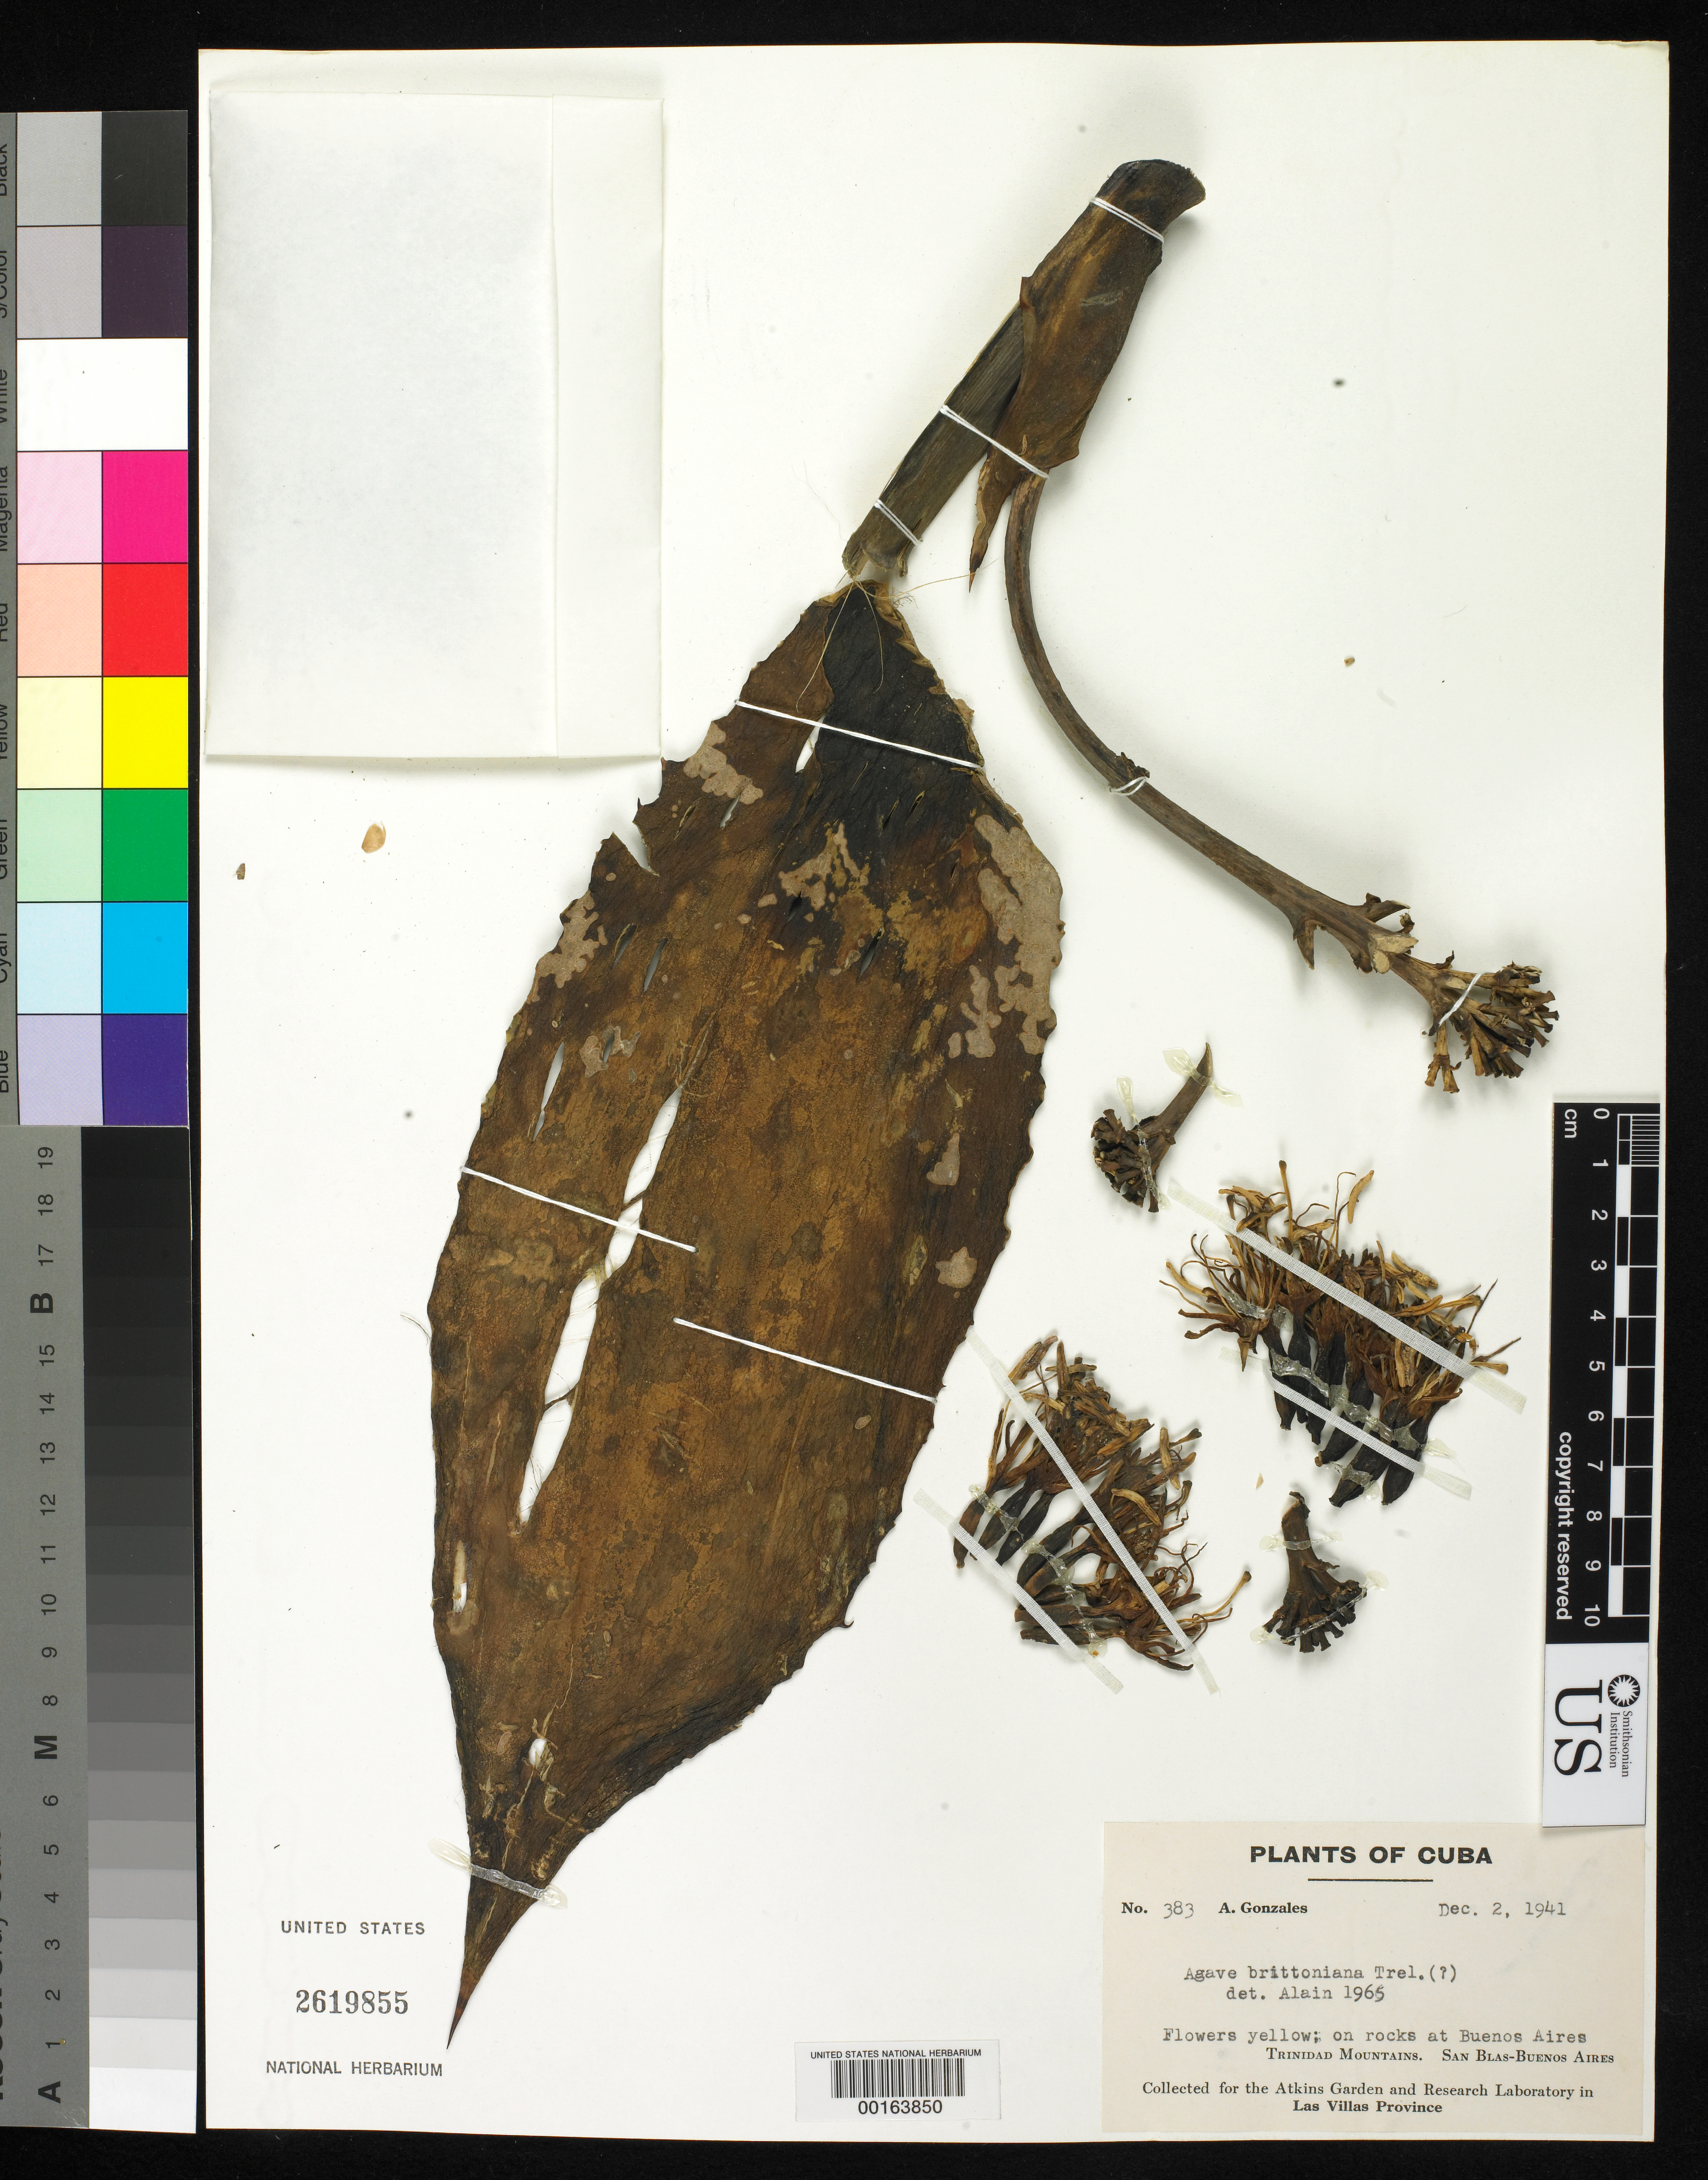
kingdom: Plantae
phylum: Tracheophyta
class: Liliopsida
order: Asparagales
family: Asparagaceae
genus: Agave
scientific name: Agave brittoniana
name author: Trel.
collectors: A. Gonzáles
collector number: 383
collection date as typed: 02 Dec 1941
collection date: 1941-12-02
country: Cuba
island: Greater Antilles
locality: Trinidad Mountains; San Blas - Buenos Aires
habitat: On rocks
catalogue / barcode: US 2619855